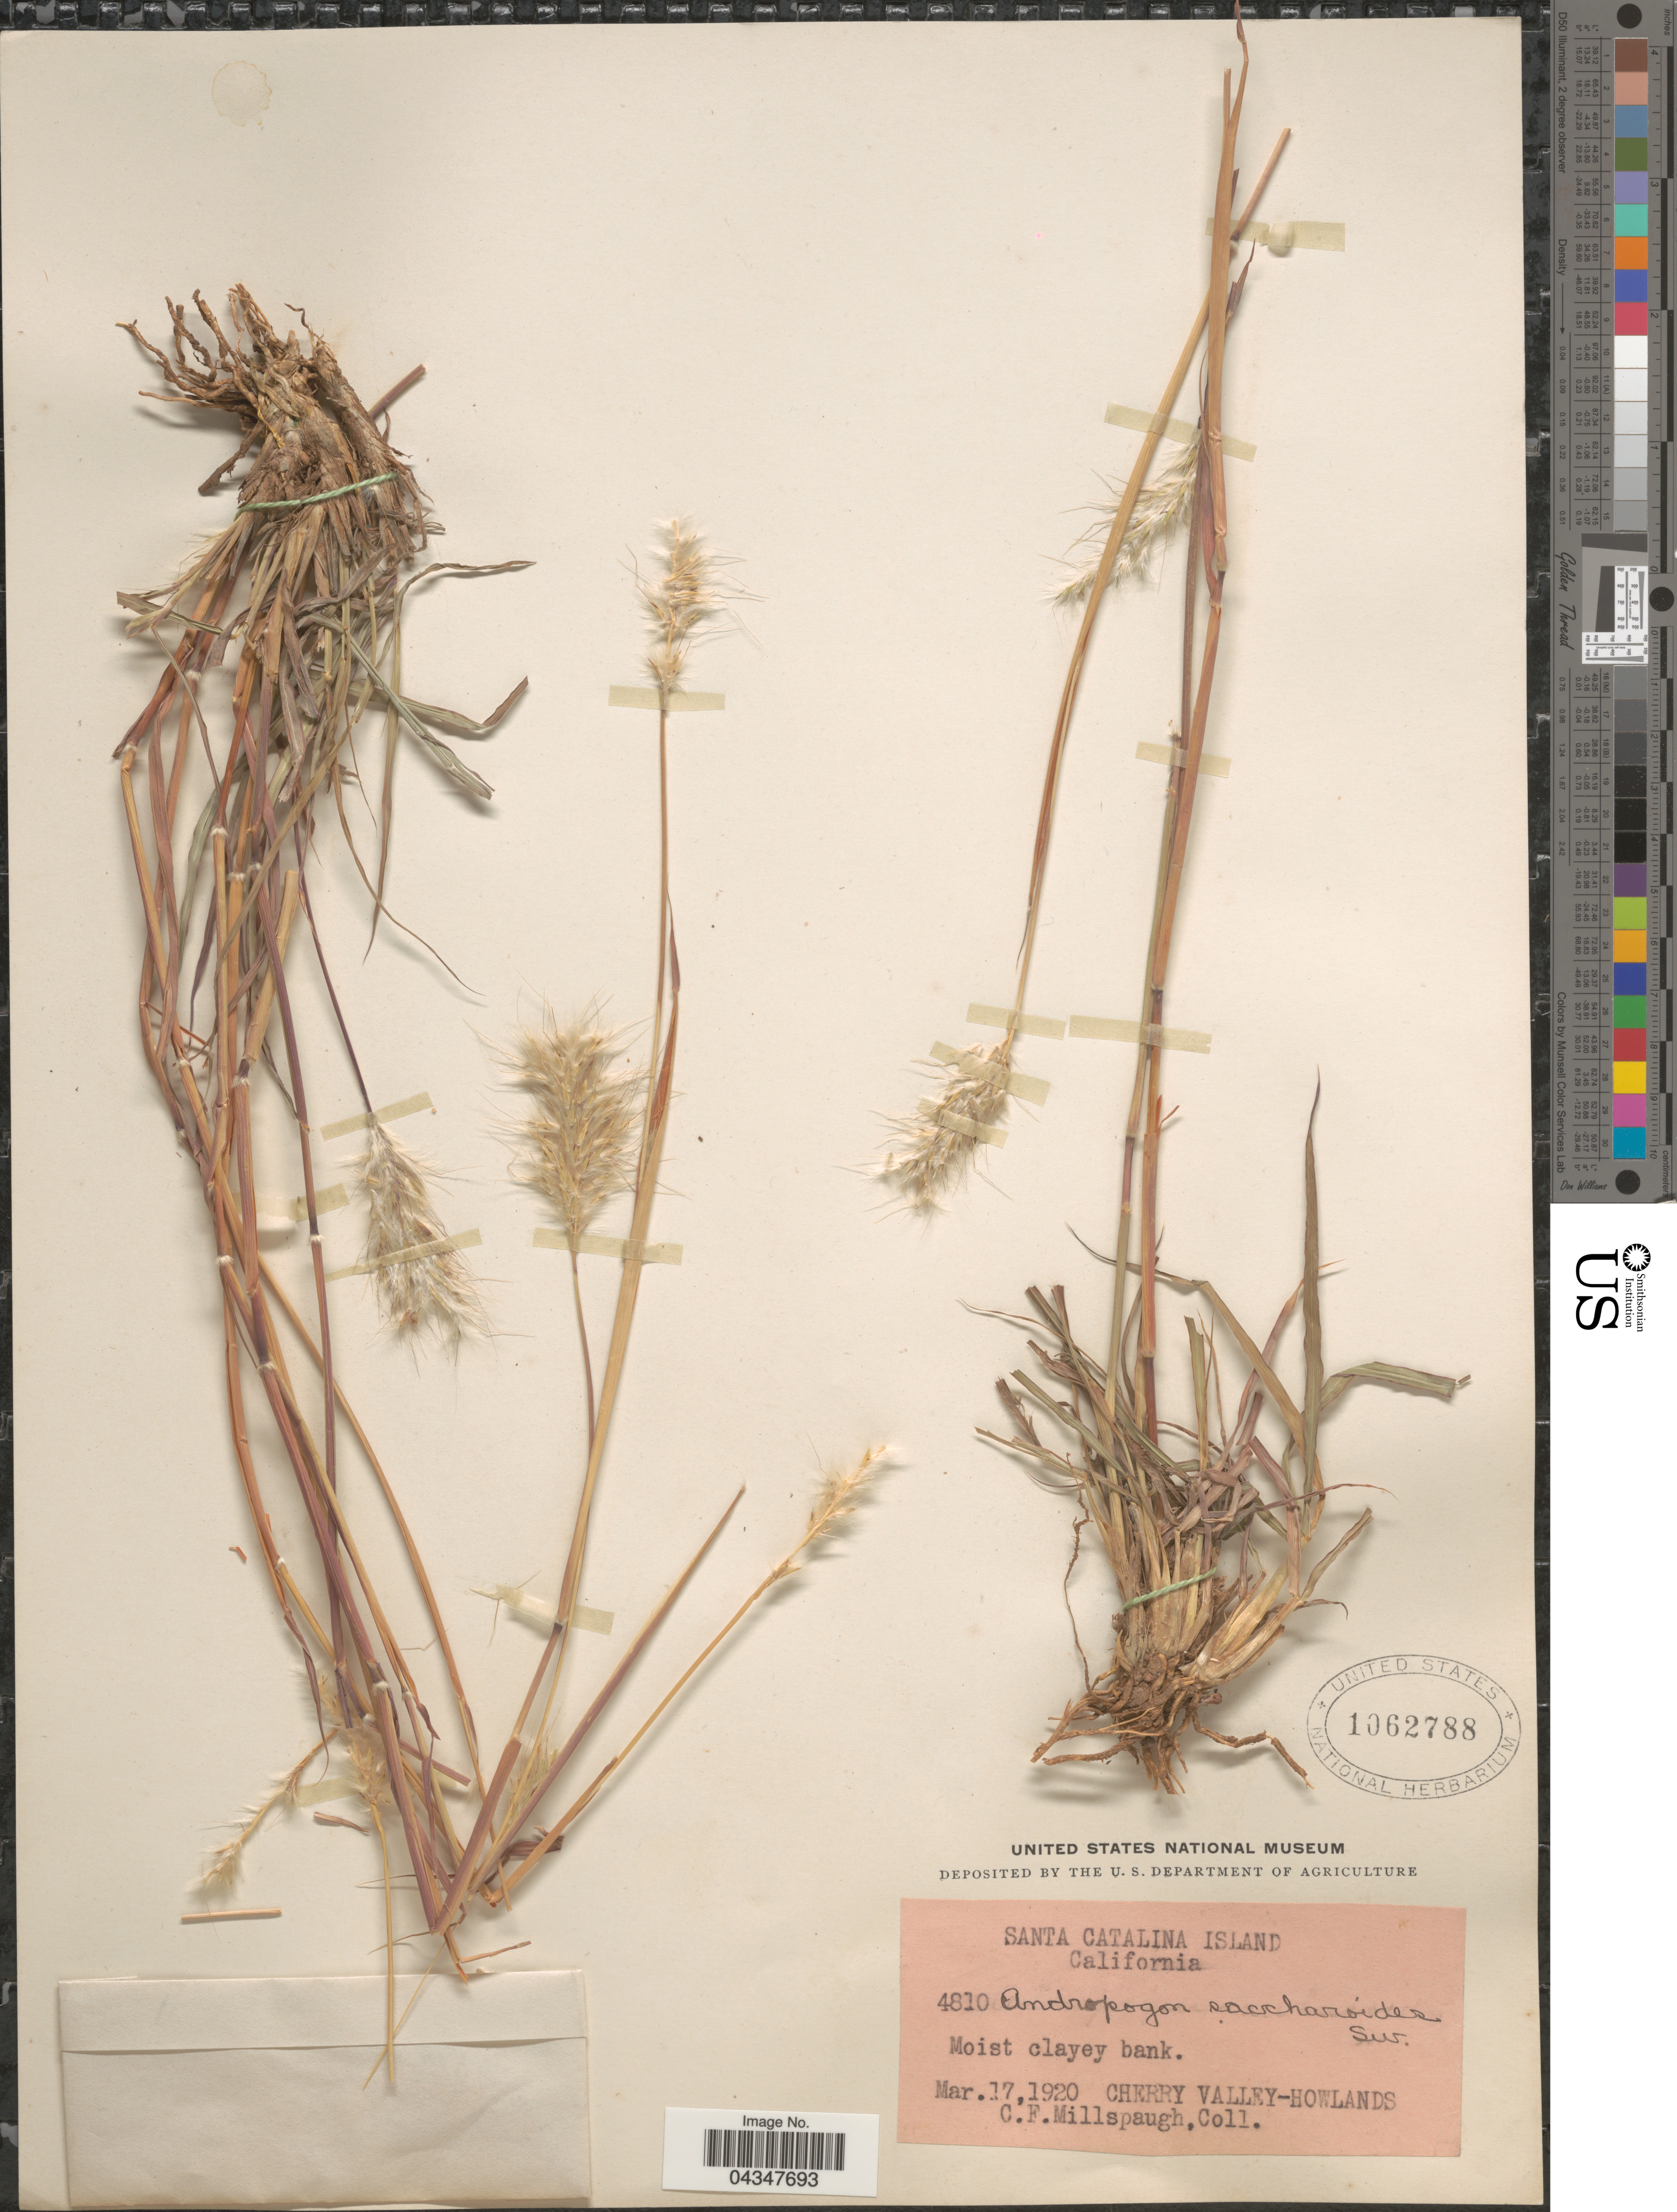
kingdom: Plantae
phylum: Tracheophyta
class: Liliopsida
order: Poales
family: Poaceae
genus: Bothriochloa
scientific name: Bothriochloa barbinodis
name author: (Lag.) Herter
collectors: C. F. Millspaugh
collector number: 4810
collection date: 1920-03-17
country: United States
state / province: California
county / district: Los Angeles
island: Santa Catalina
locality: Santa Catalina Island. Cherry Valley-Howlands.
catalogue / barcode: US 1062788